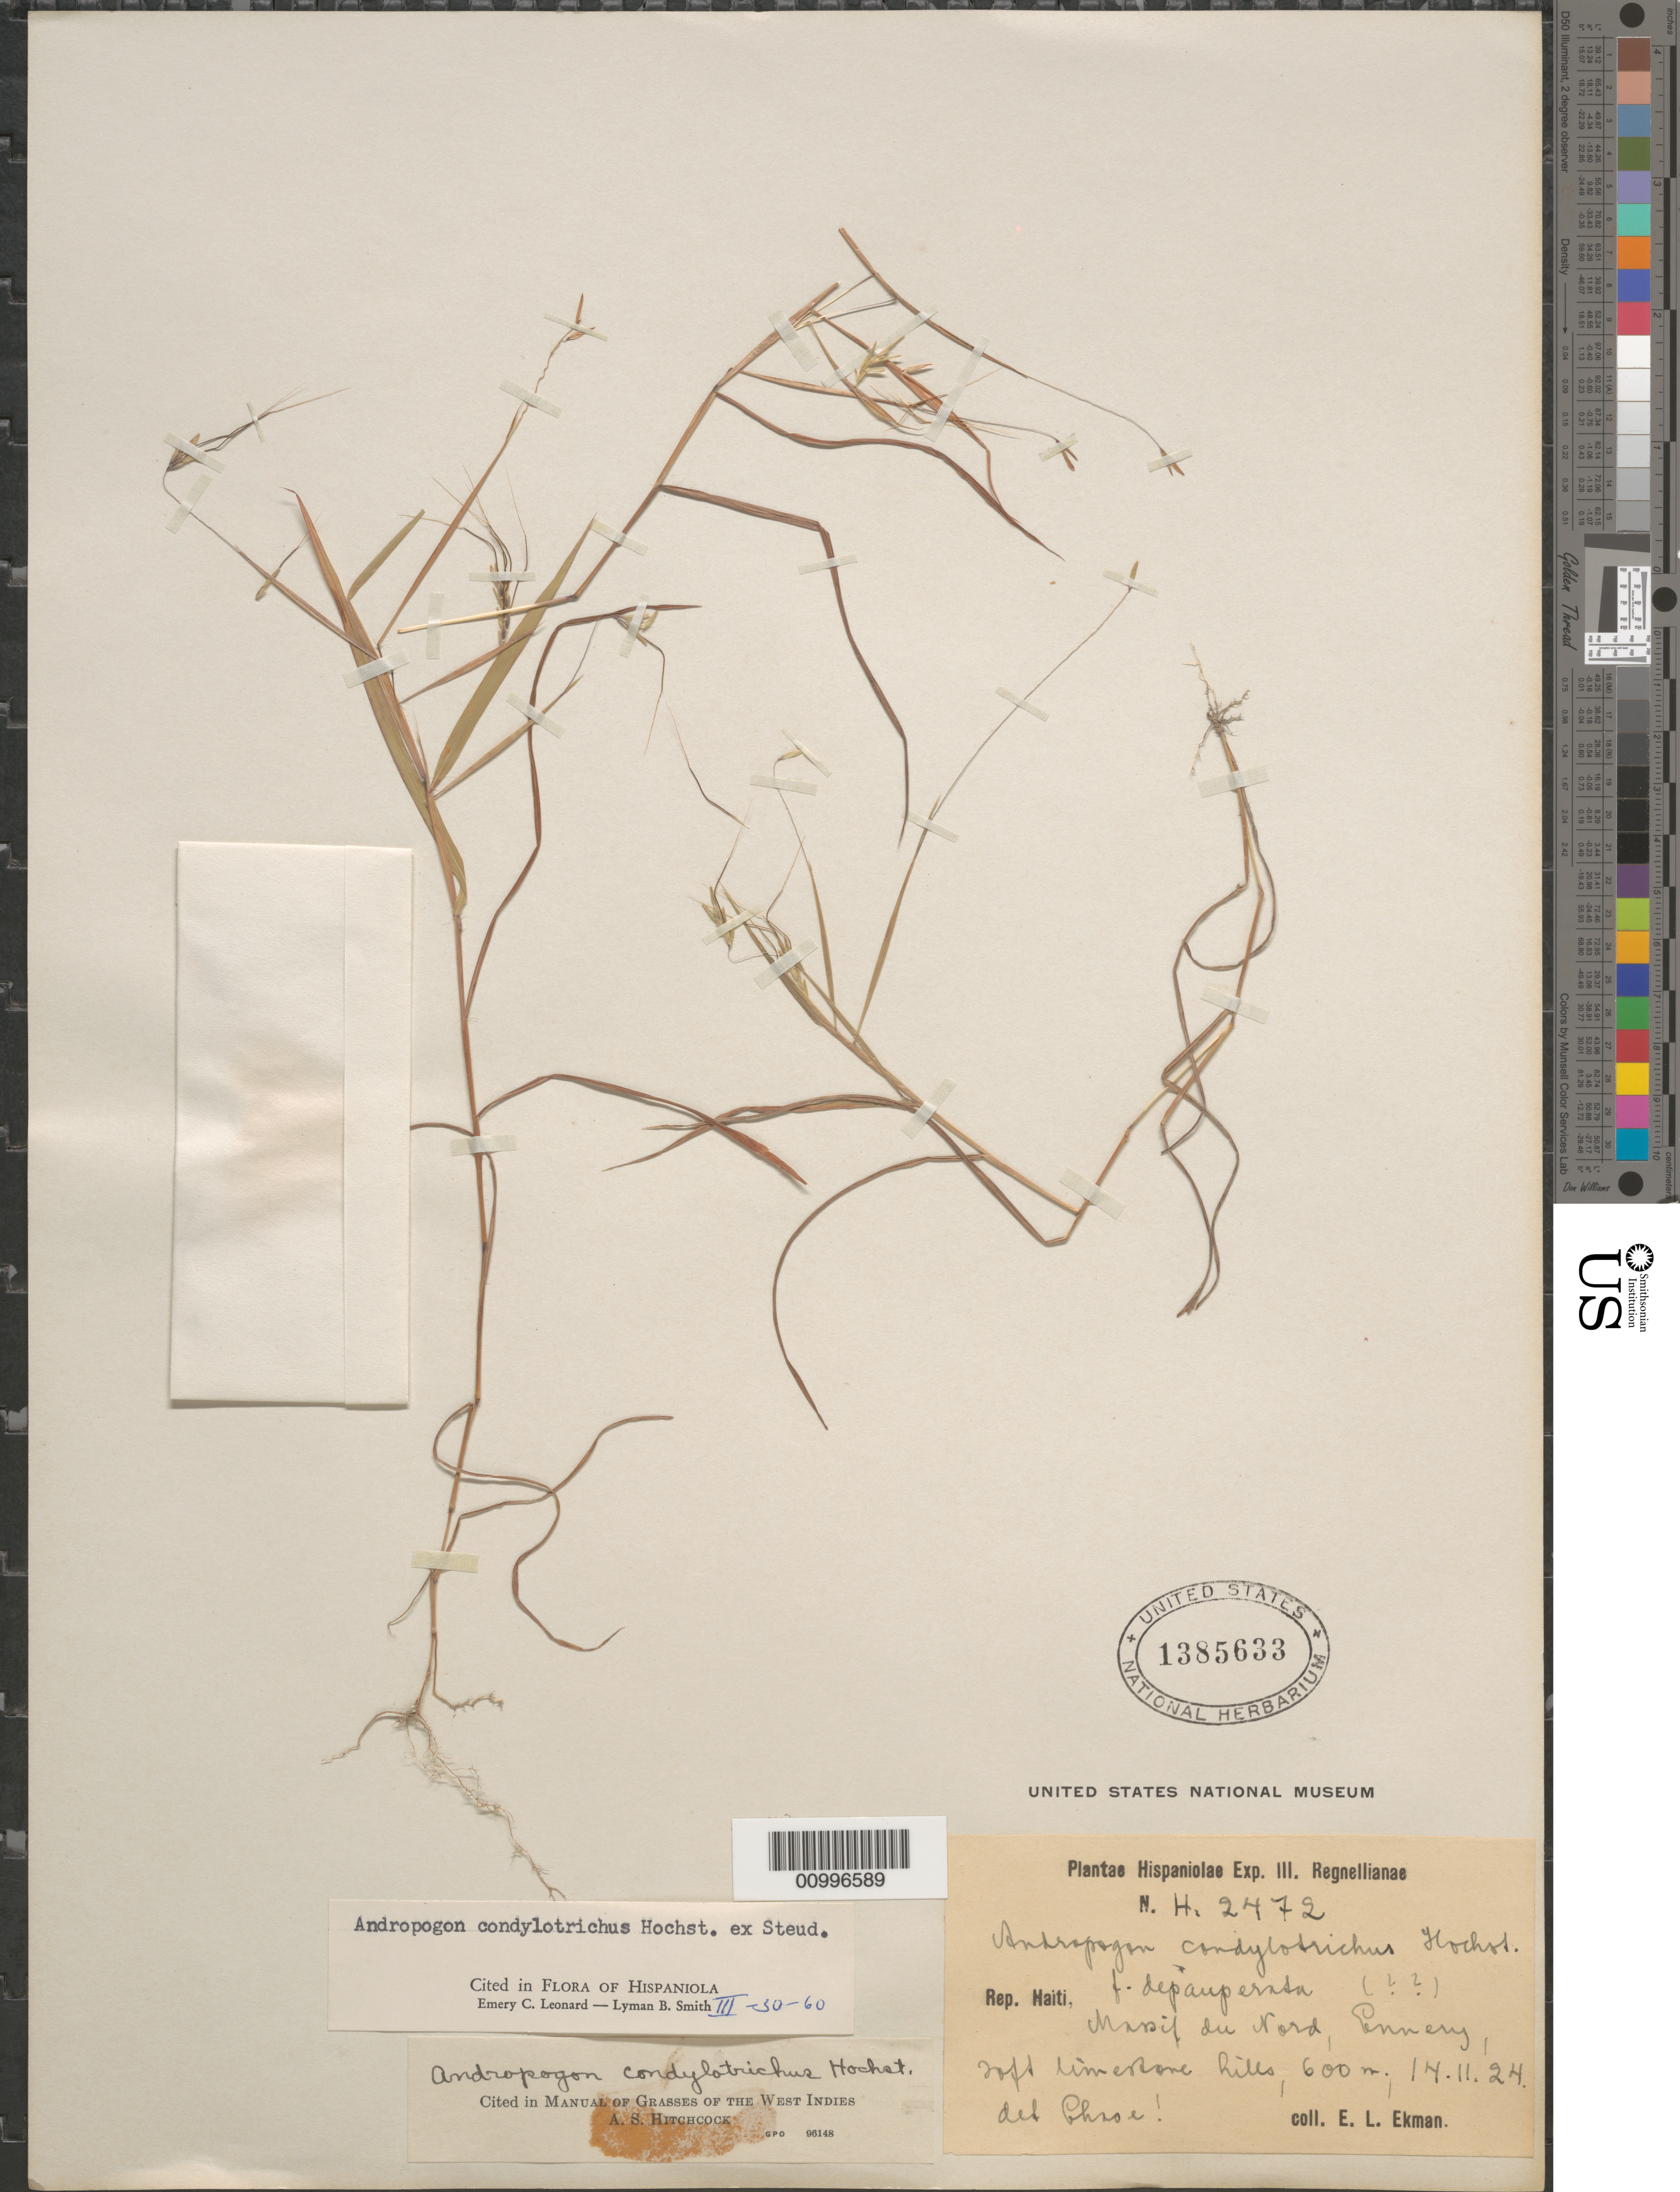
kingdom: Plantae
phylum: Tracheophyta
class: Liliopsida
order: Poales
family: Poaceae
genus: Dichanthium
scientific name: Dichanthium condylotrichum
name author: (Hochst. ex Steud.) Roberty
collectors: E. L. Ekman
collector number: H 2472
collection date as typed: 14 Nov 1924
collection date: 1924-11-14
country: Haiti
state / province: Artibonite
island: Hispaniola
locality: Massif du Nord, Ennery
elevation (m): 600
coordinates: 0 N, 0 E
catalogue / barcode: US 1385633